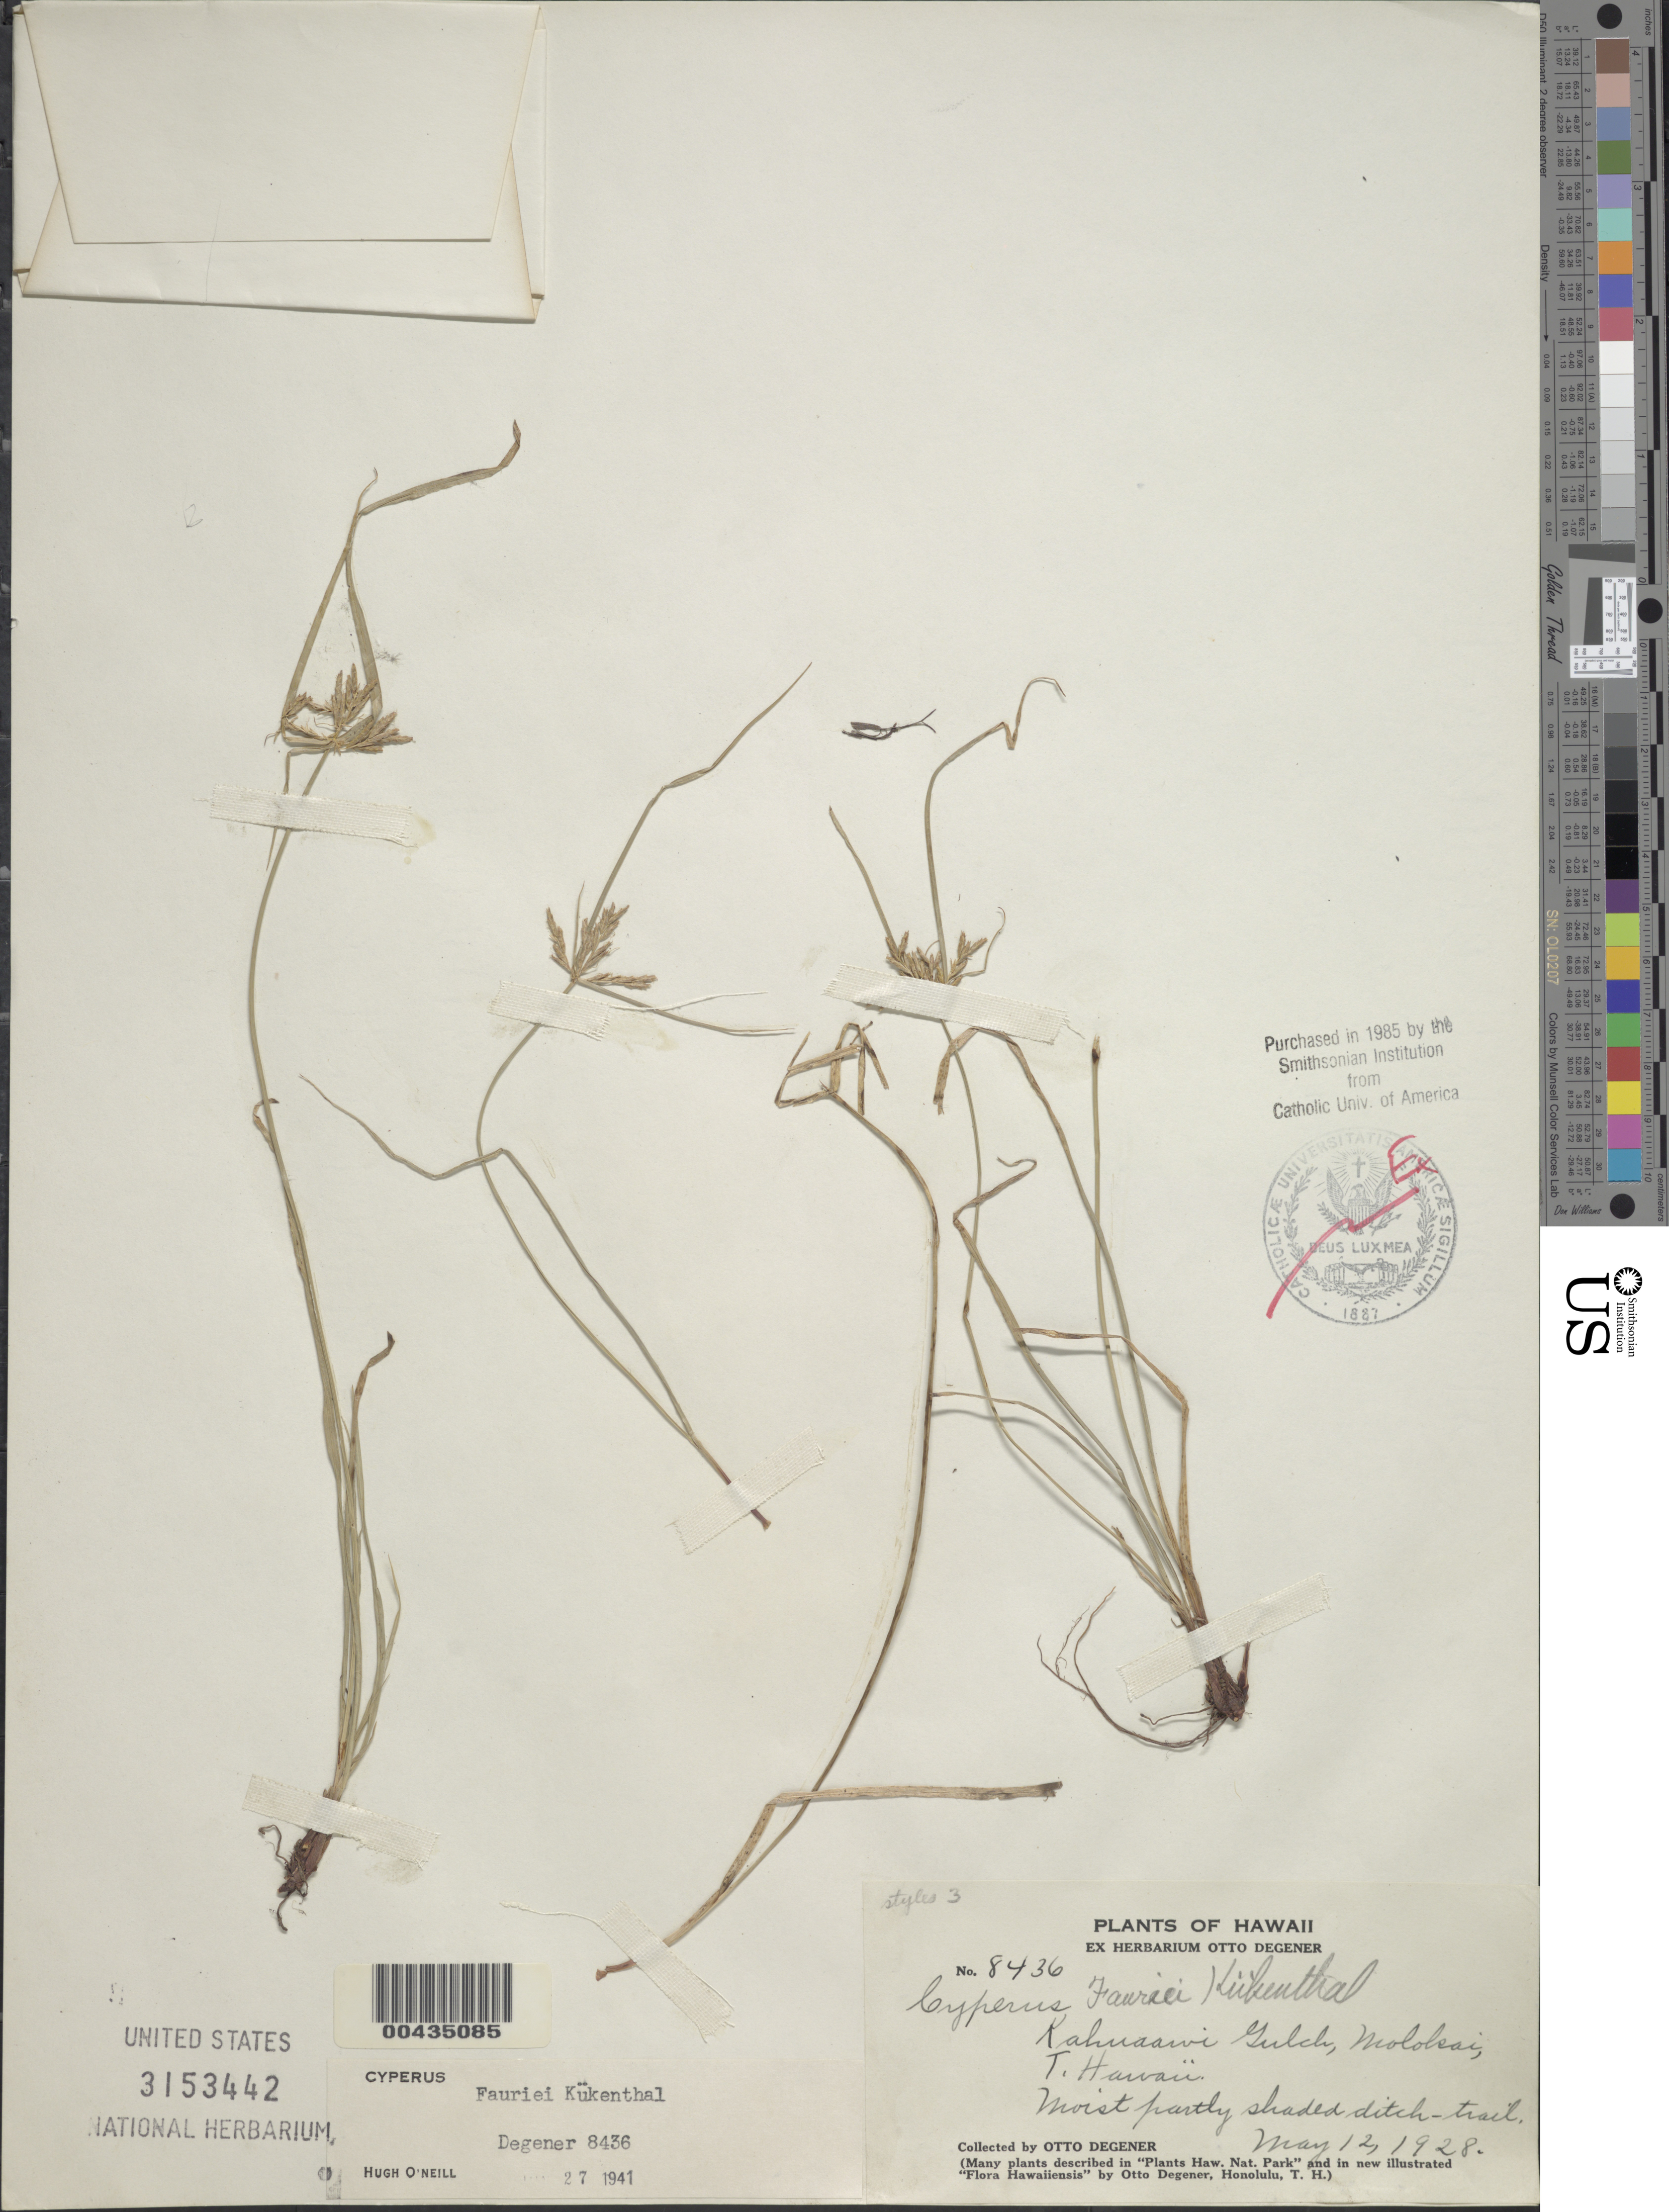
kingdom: Plantae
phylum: Tracheophyta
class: Liliopsida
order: Poales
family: Cyperaceae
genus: Cyperus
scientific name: Cyperus fauriei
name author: Kük.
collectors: O. Degener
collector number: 8436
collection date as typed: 12 May 1928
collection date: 1928-05-12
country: United States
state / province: Hawaii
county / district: Maui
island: Moloka'i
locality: Kahuaawi Gulch, Molokai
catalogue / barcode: US 3153442